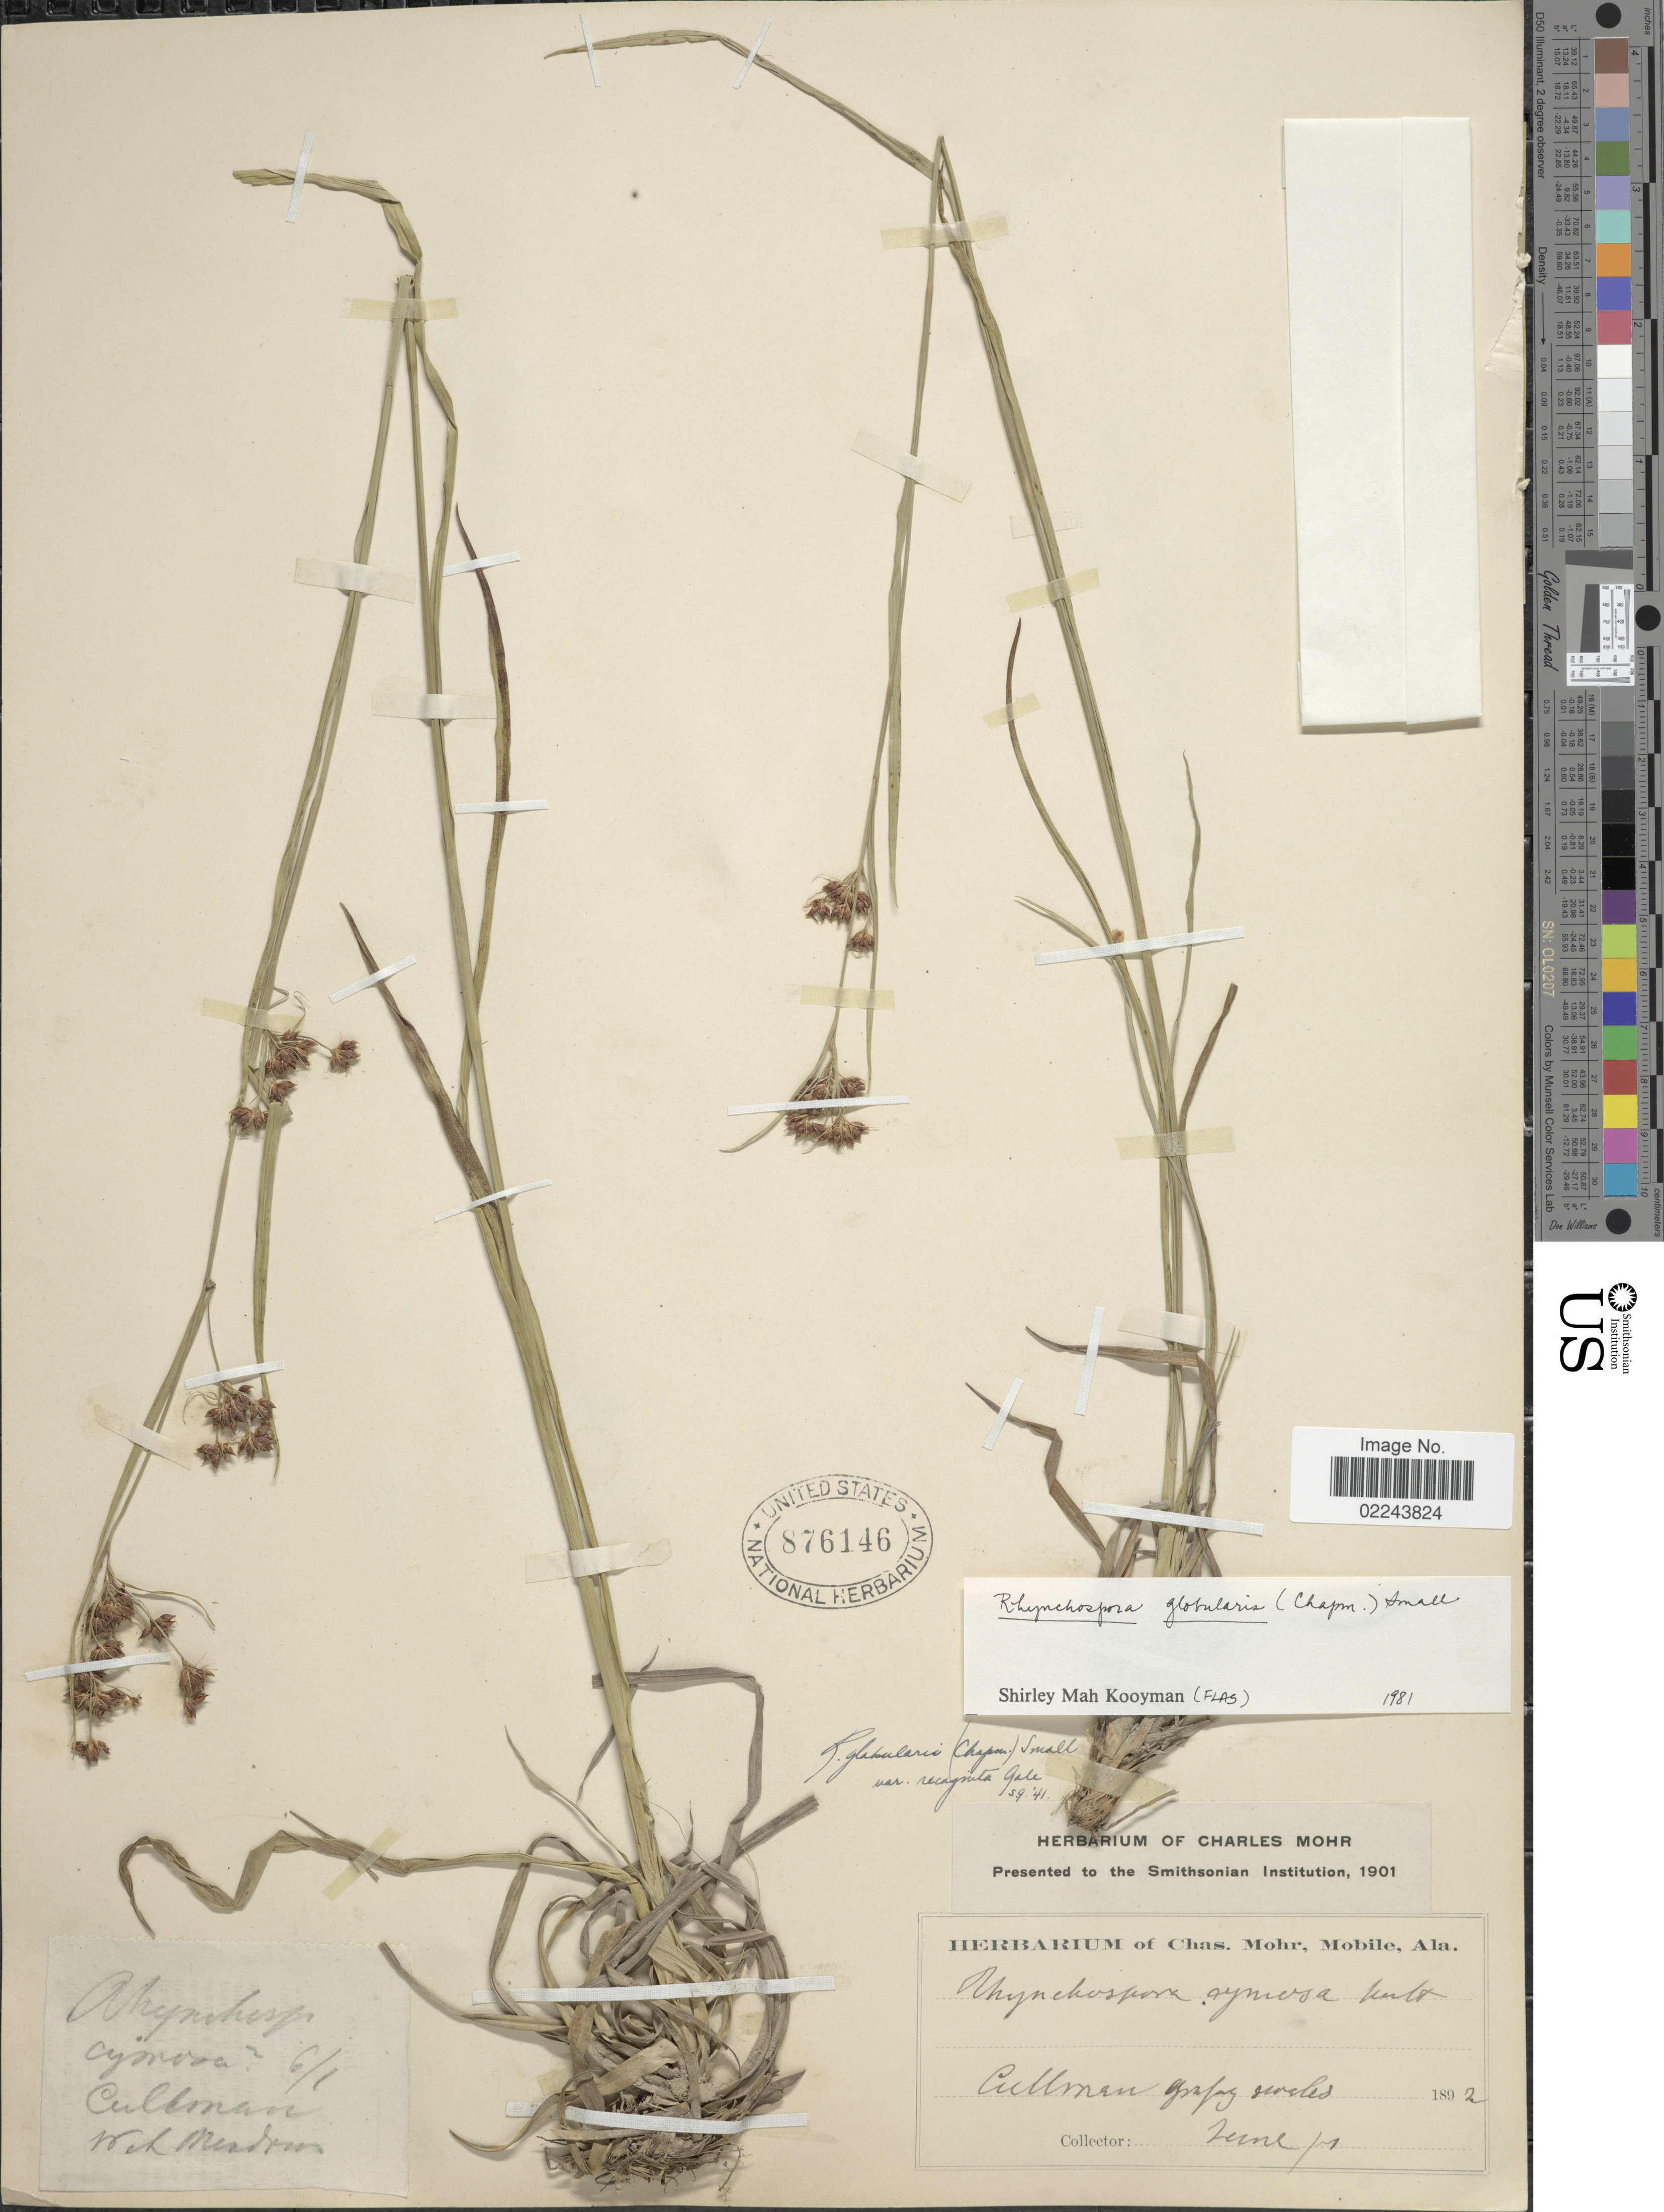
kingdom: Plantae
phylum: Tracheophyta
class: Liliopsida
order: Poales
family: Cyperaceae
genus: Rhynchospora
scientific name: Rhynchospora globularis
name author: (Chapm.) Small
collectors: ex herb. Charles Mohr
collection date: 1892-06-01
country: United States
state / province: Alabama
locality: Cullman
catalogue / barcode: US 876146